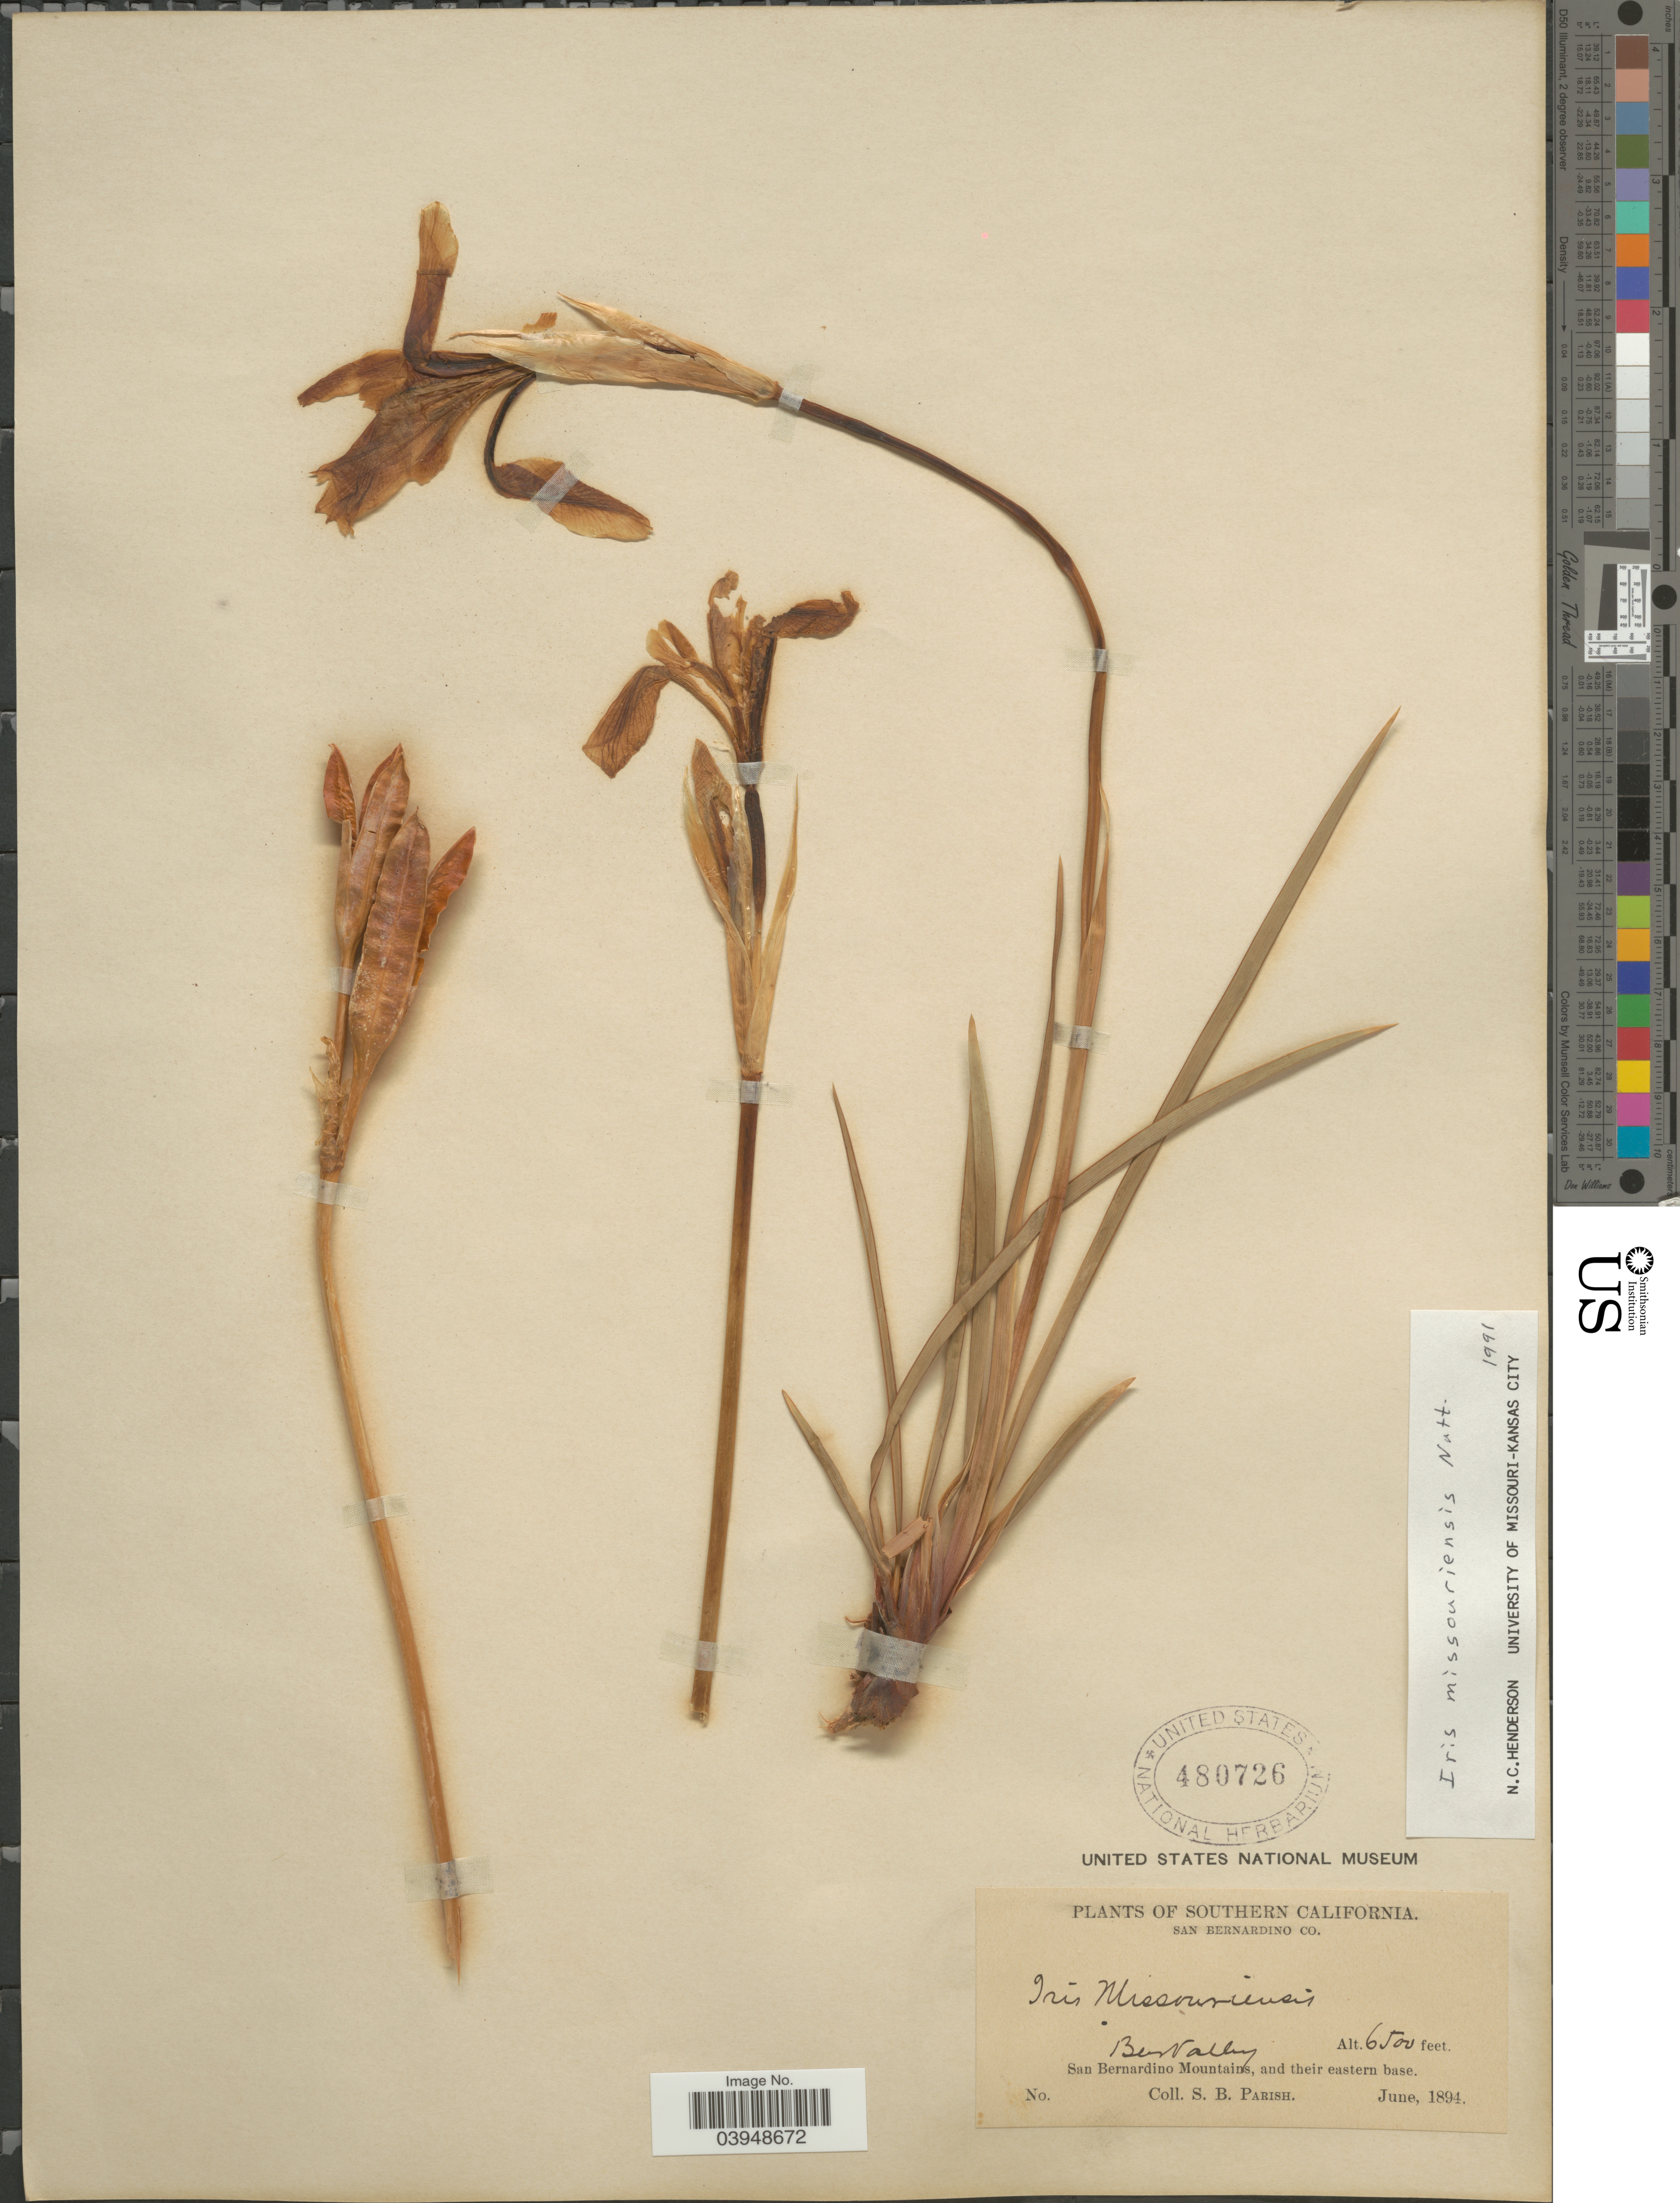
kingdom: Plantae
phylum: Tracheophyta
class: Liliopsida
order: Asparagales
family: Iridaceae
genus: Iris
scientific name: Iris missouriensis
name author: Nutt.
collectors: S. B. Parish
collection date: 1894-06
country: United States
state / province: California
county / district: San Bernardino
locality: Southern California. San Bernardino Co. Bear Valley. San Bernardino Mountains, and their eastern base.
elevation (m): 1981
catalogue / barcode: US 480726